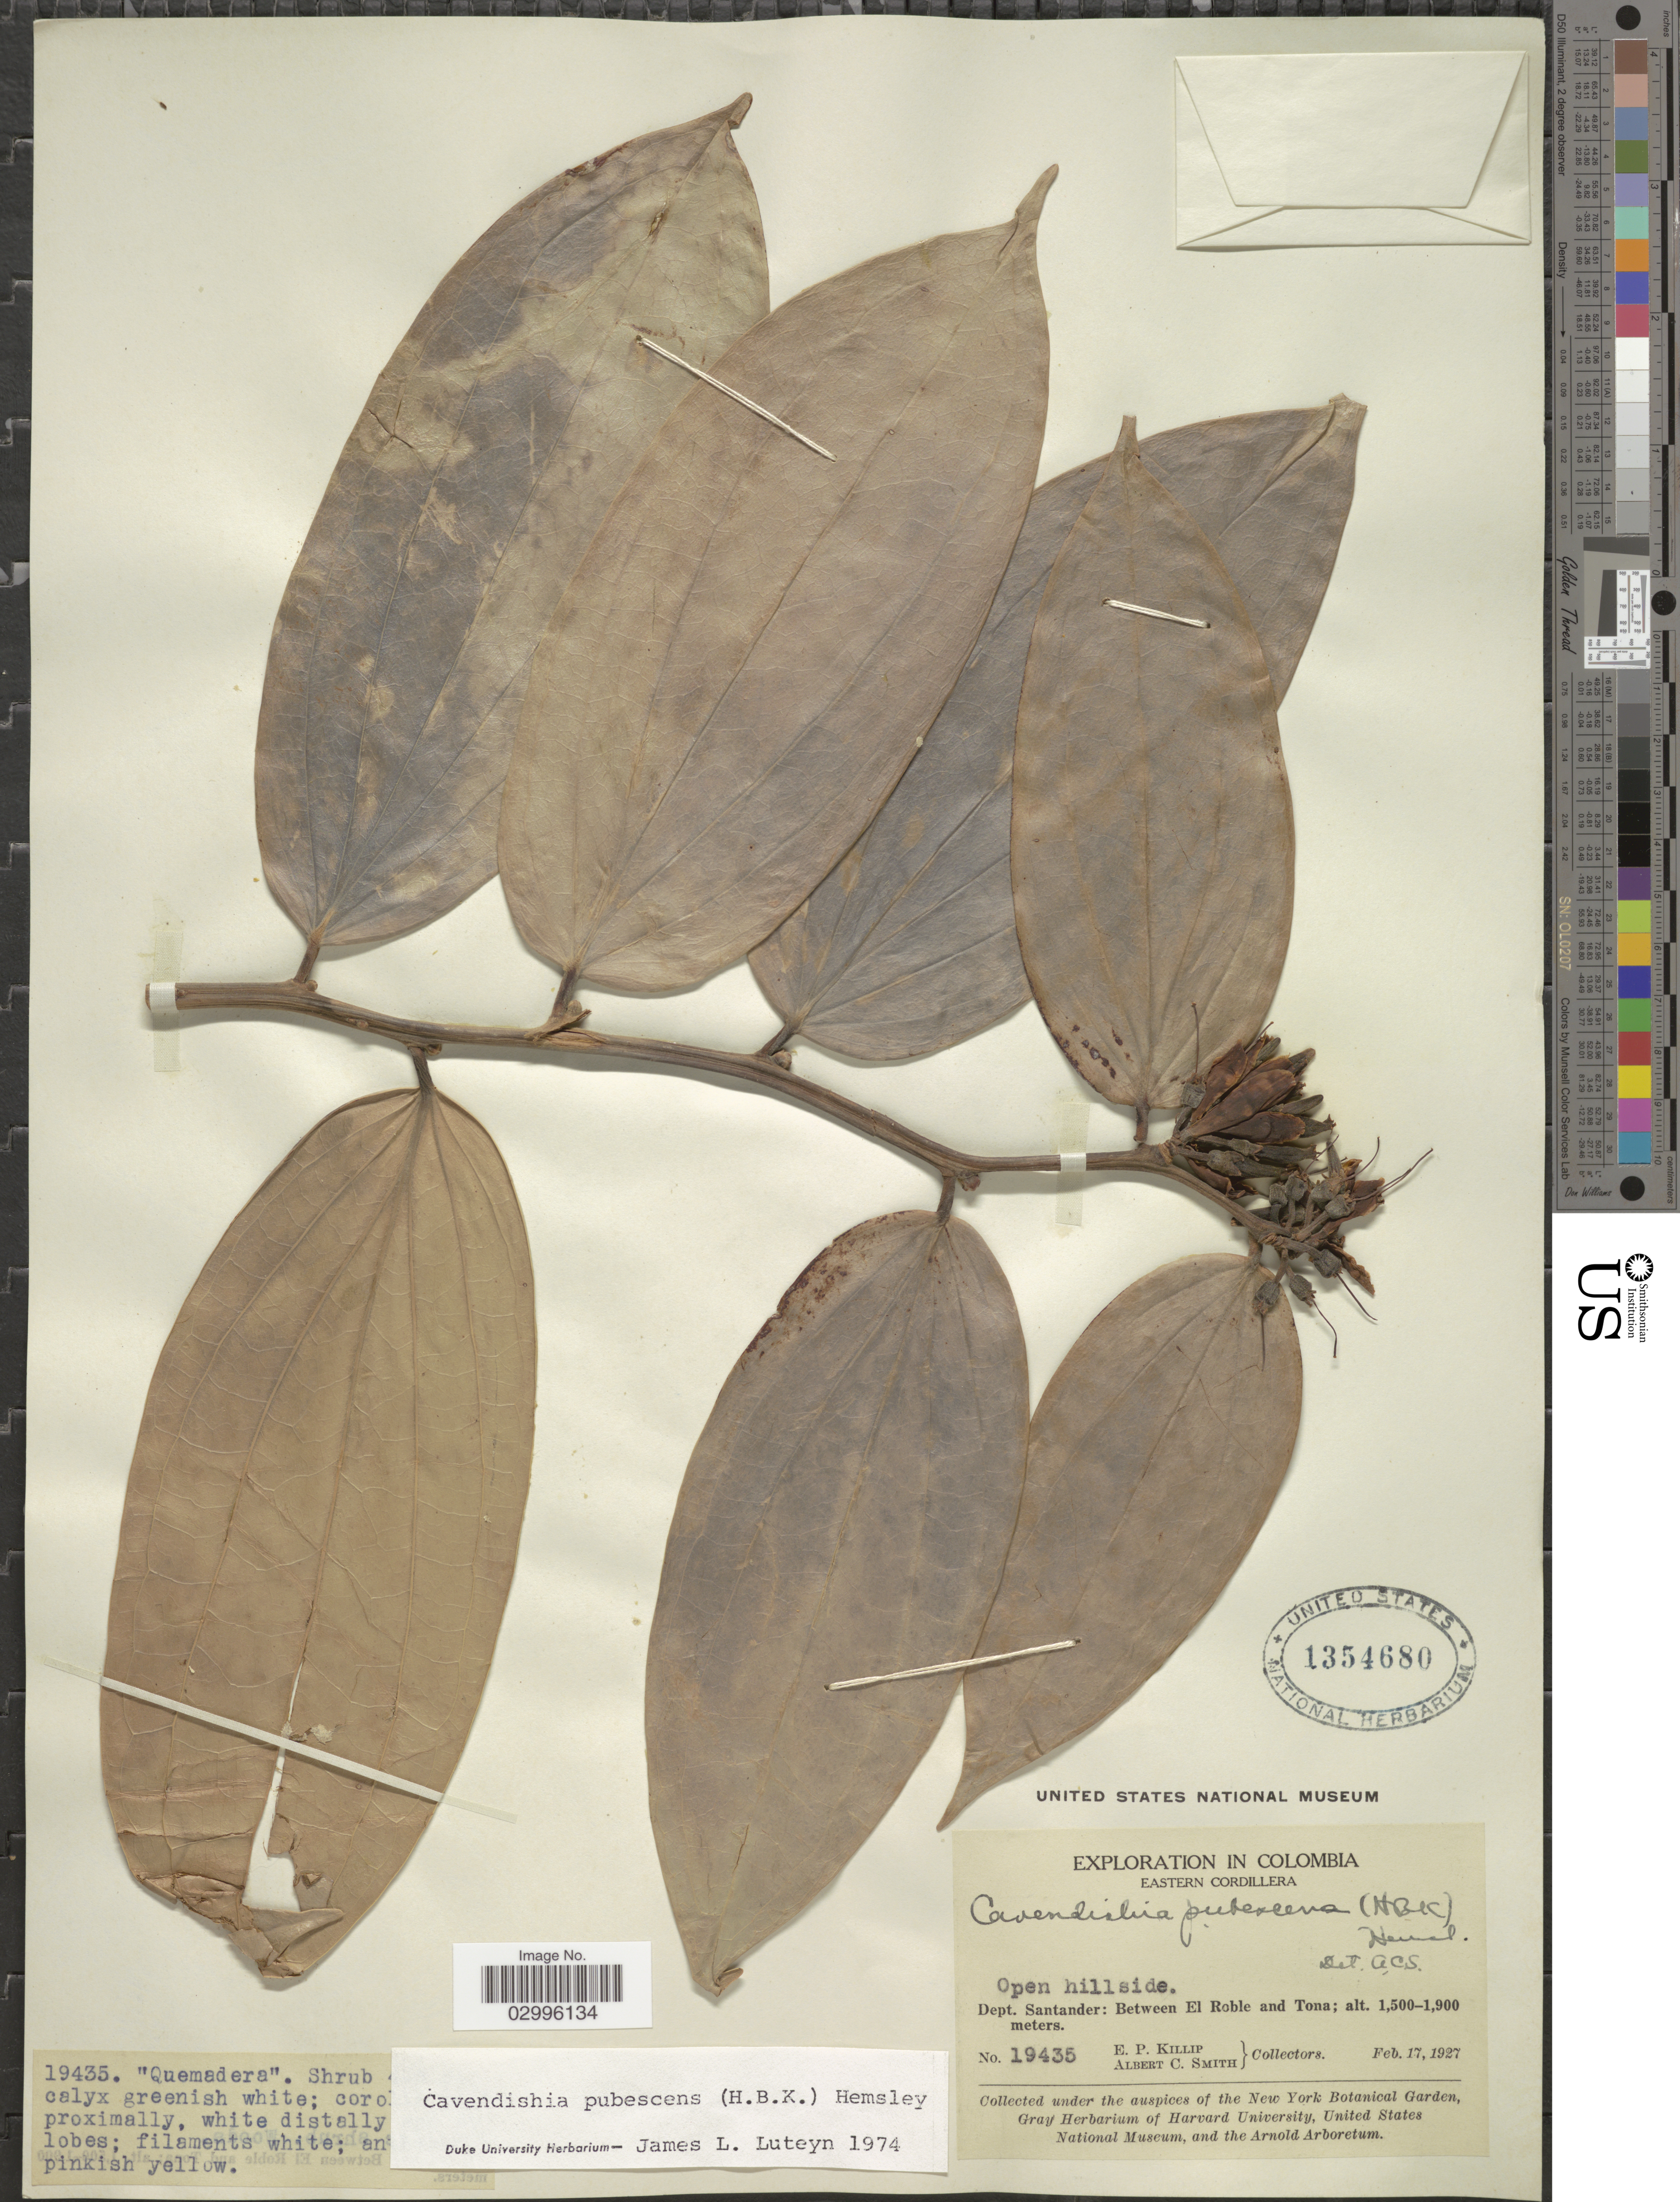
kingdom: Plantae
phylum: Tracheophyta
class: Magnoliopsida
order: Ericales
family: Ericaceae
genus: Cavendishia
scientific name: Cavendishia pubescens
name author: (Kunth) Hemsl.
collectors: E. P. Killip & A. C. Smith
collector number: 19435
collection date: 1927-02-17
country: Colombia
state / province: Santander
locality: Eastern Cordillera. Dept. Santander: Between El Roble and Tona.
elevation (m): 1500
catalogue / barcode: US 1354680